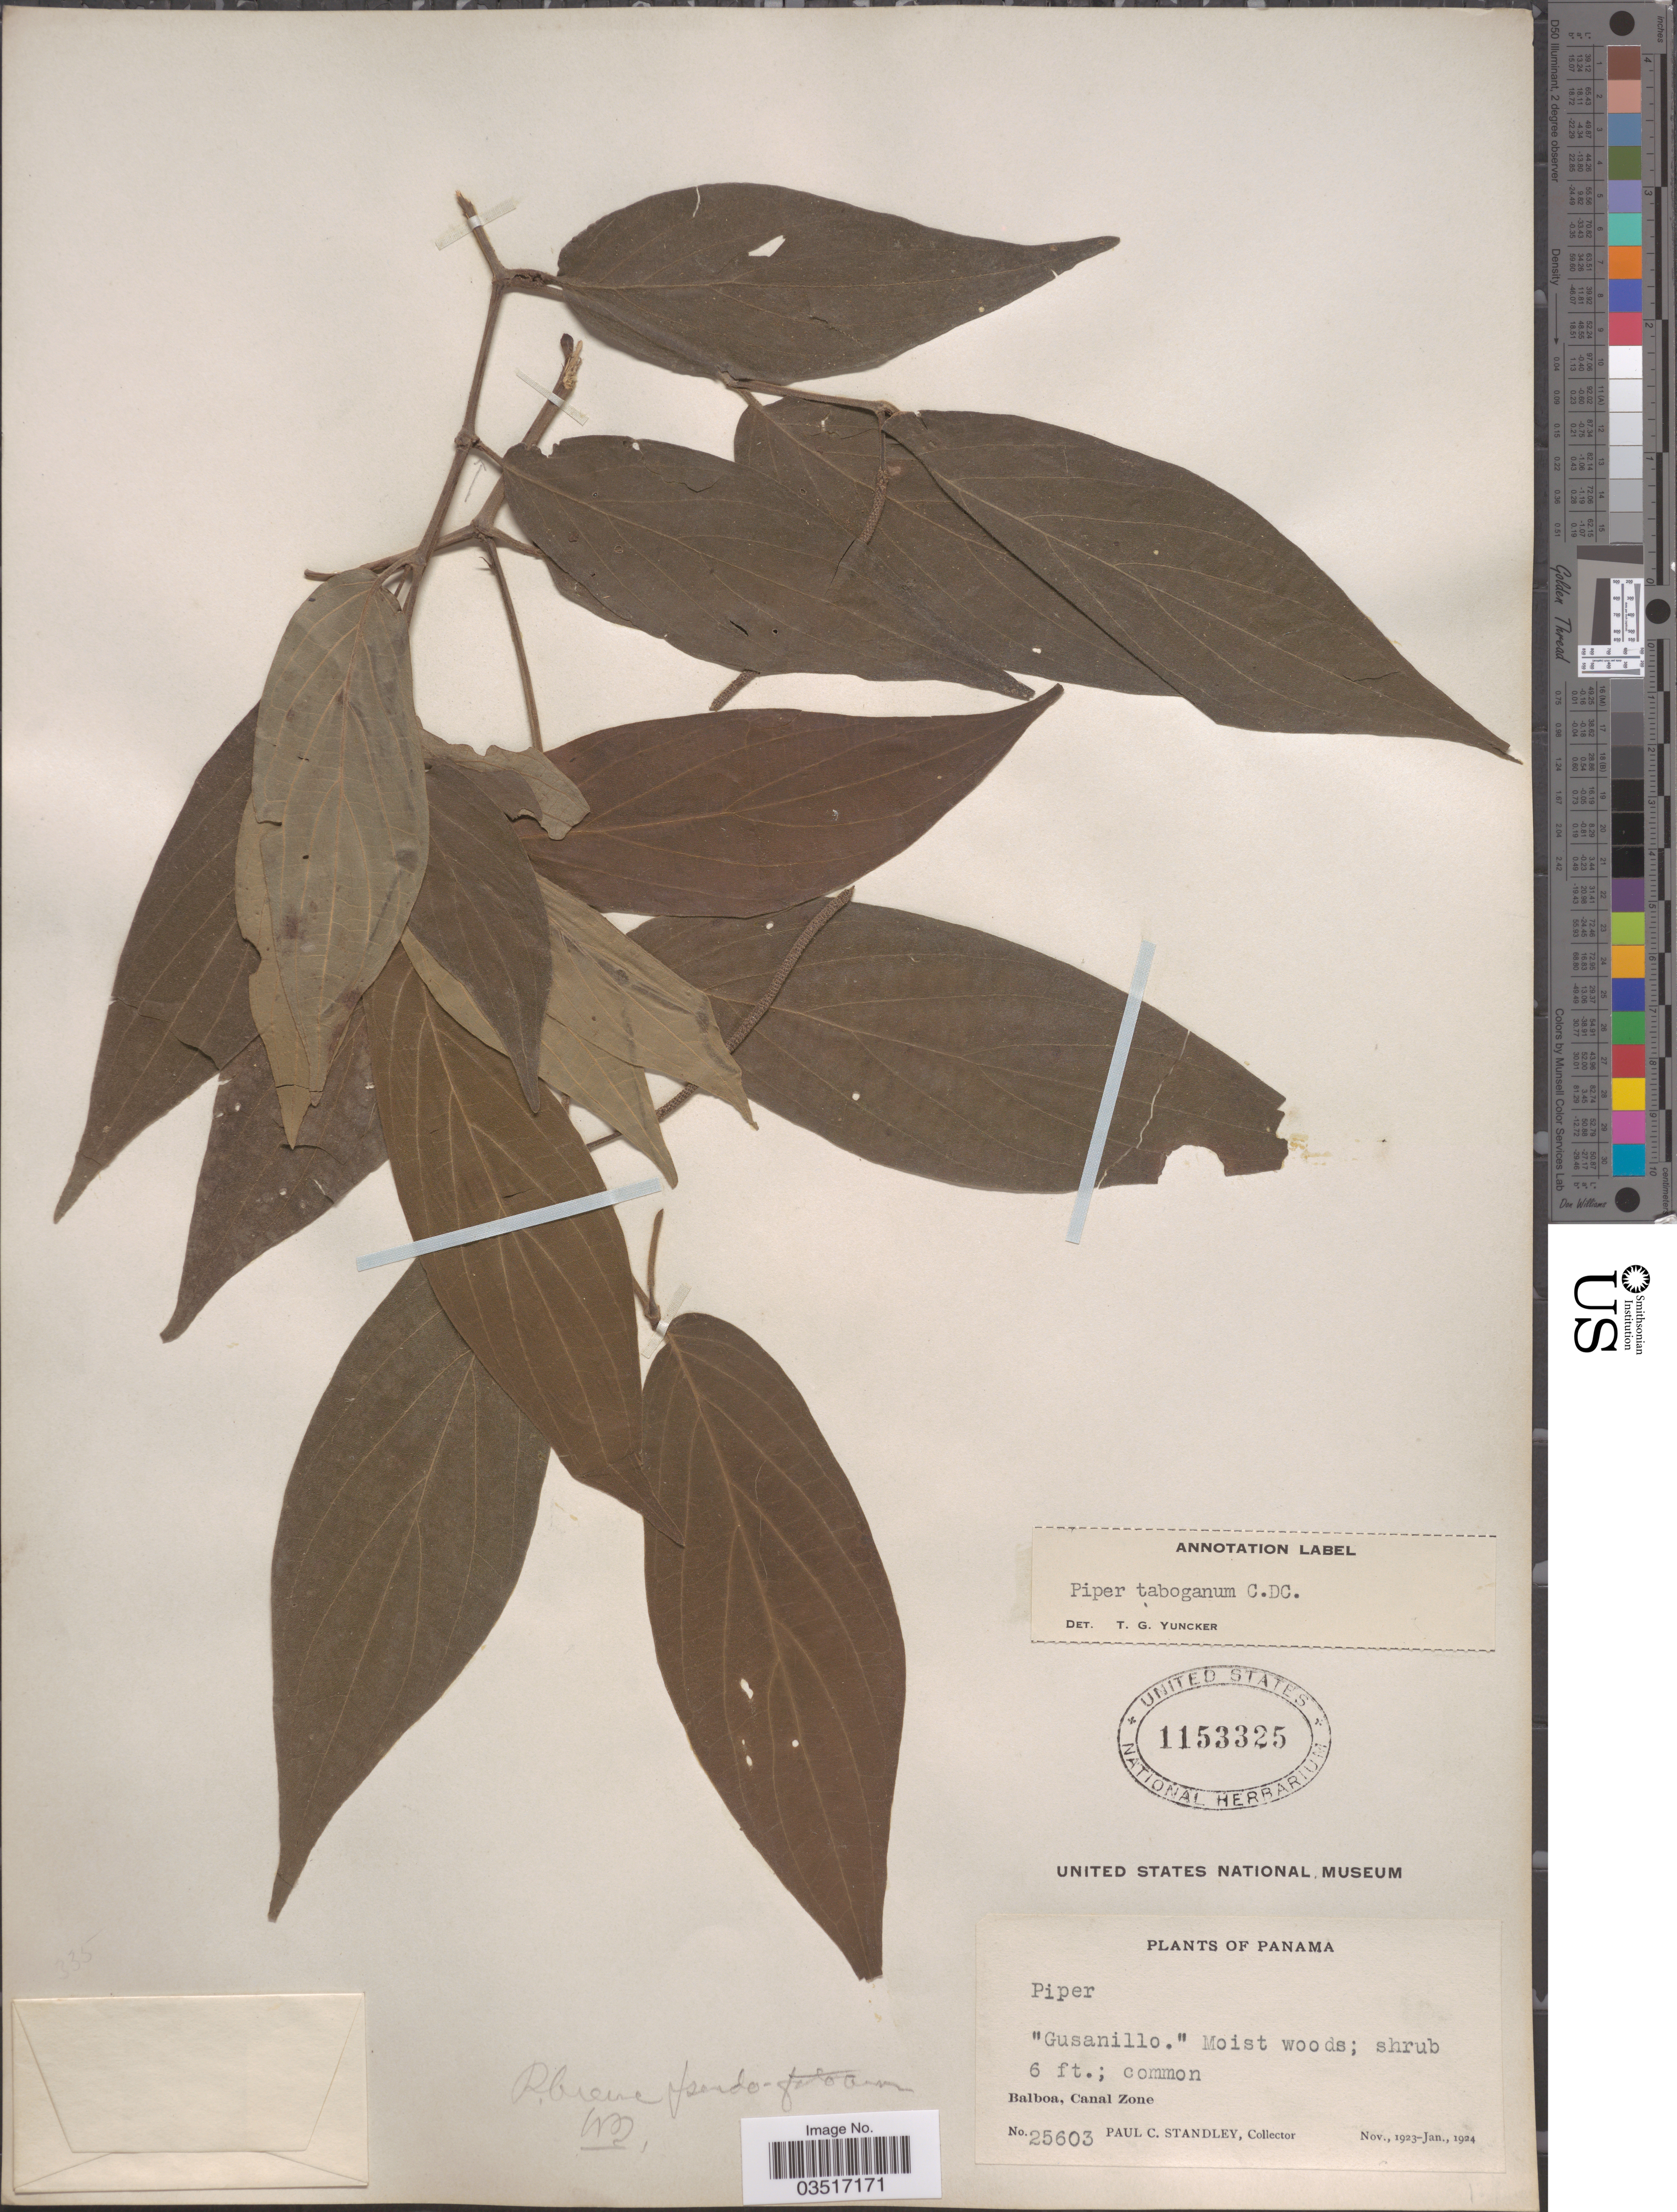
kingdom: Plantae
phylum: Tracheophyta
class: Magnoliopsida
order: Piperales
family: Piperaceae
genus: Piper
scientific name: Piper taboganum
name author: C. DC.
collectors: P. C. Standley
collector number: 25603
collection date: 1923-11/1924-01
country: Panama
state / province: Colón / Panamá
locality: Balboa, Canal Zone.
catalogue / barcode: US 1153325